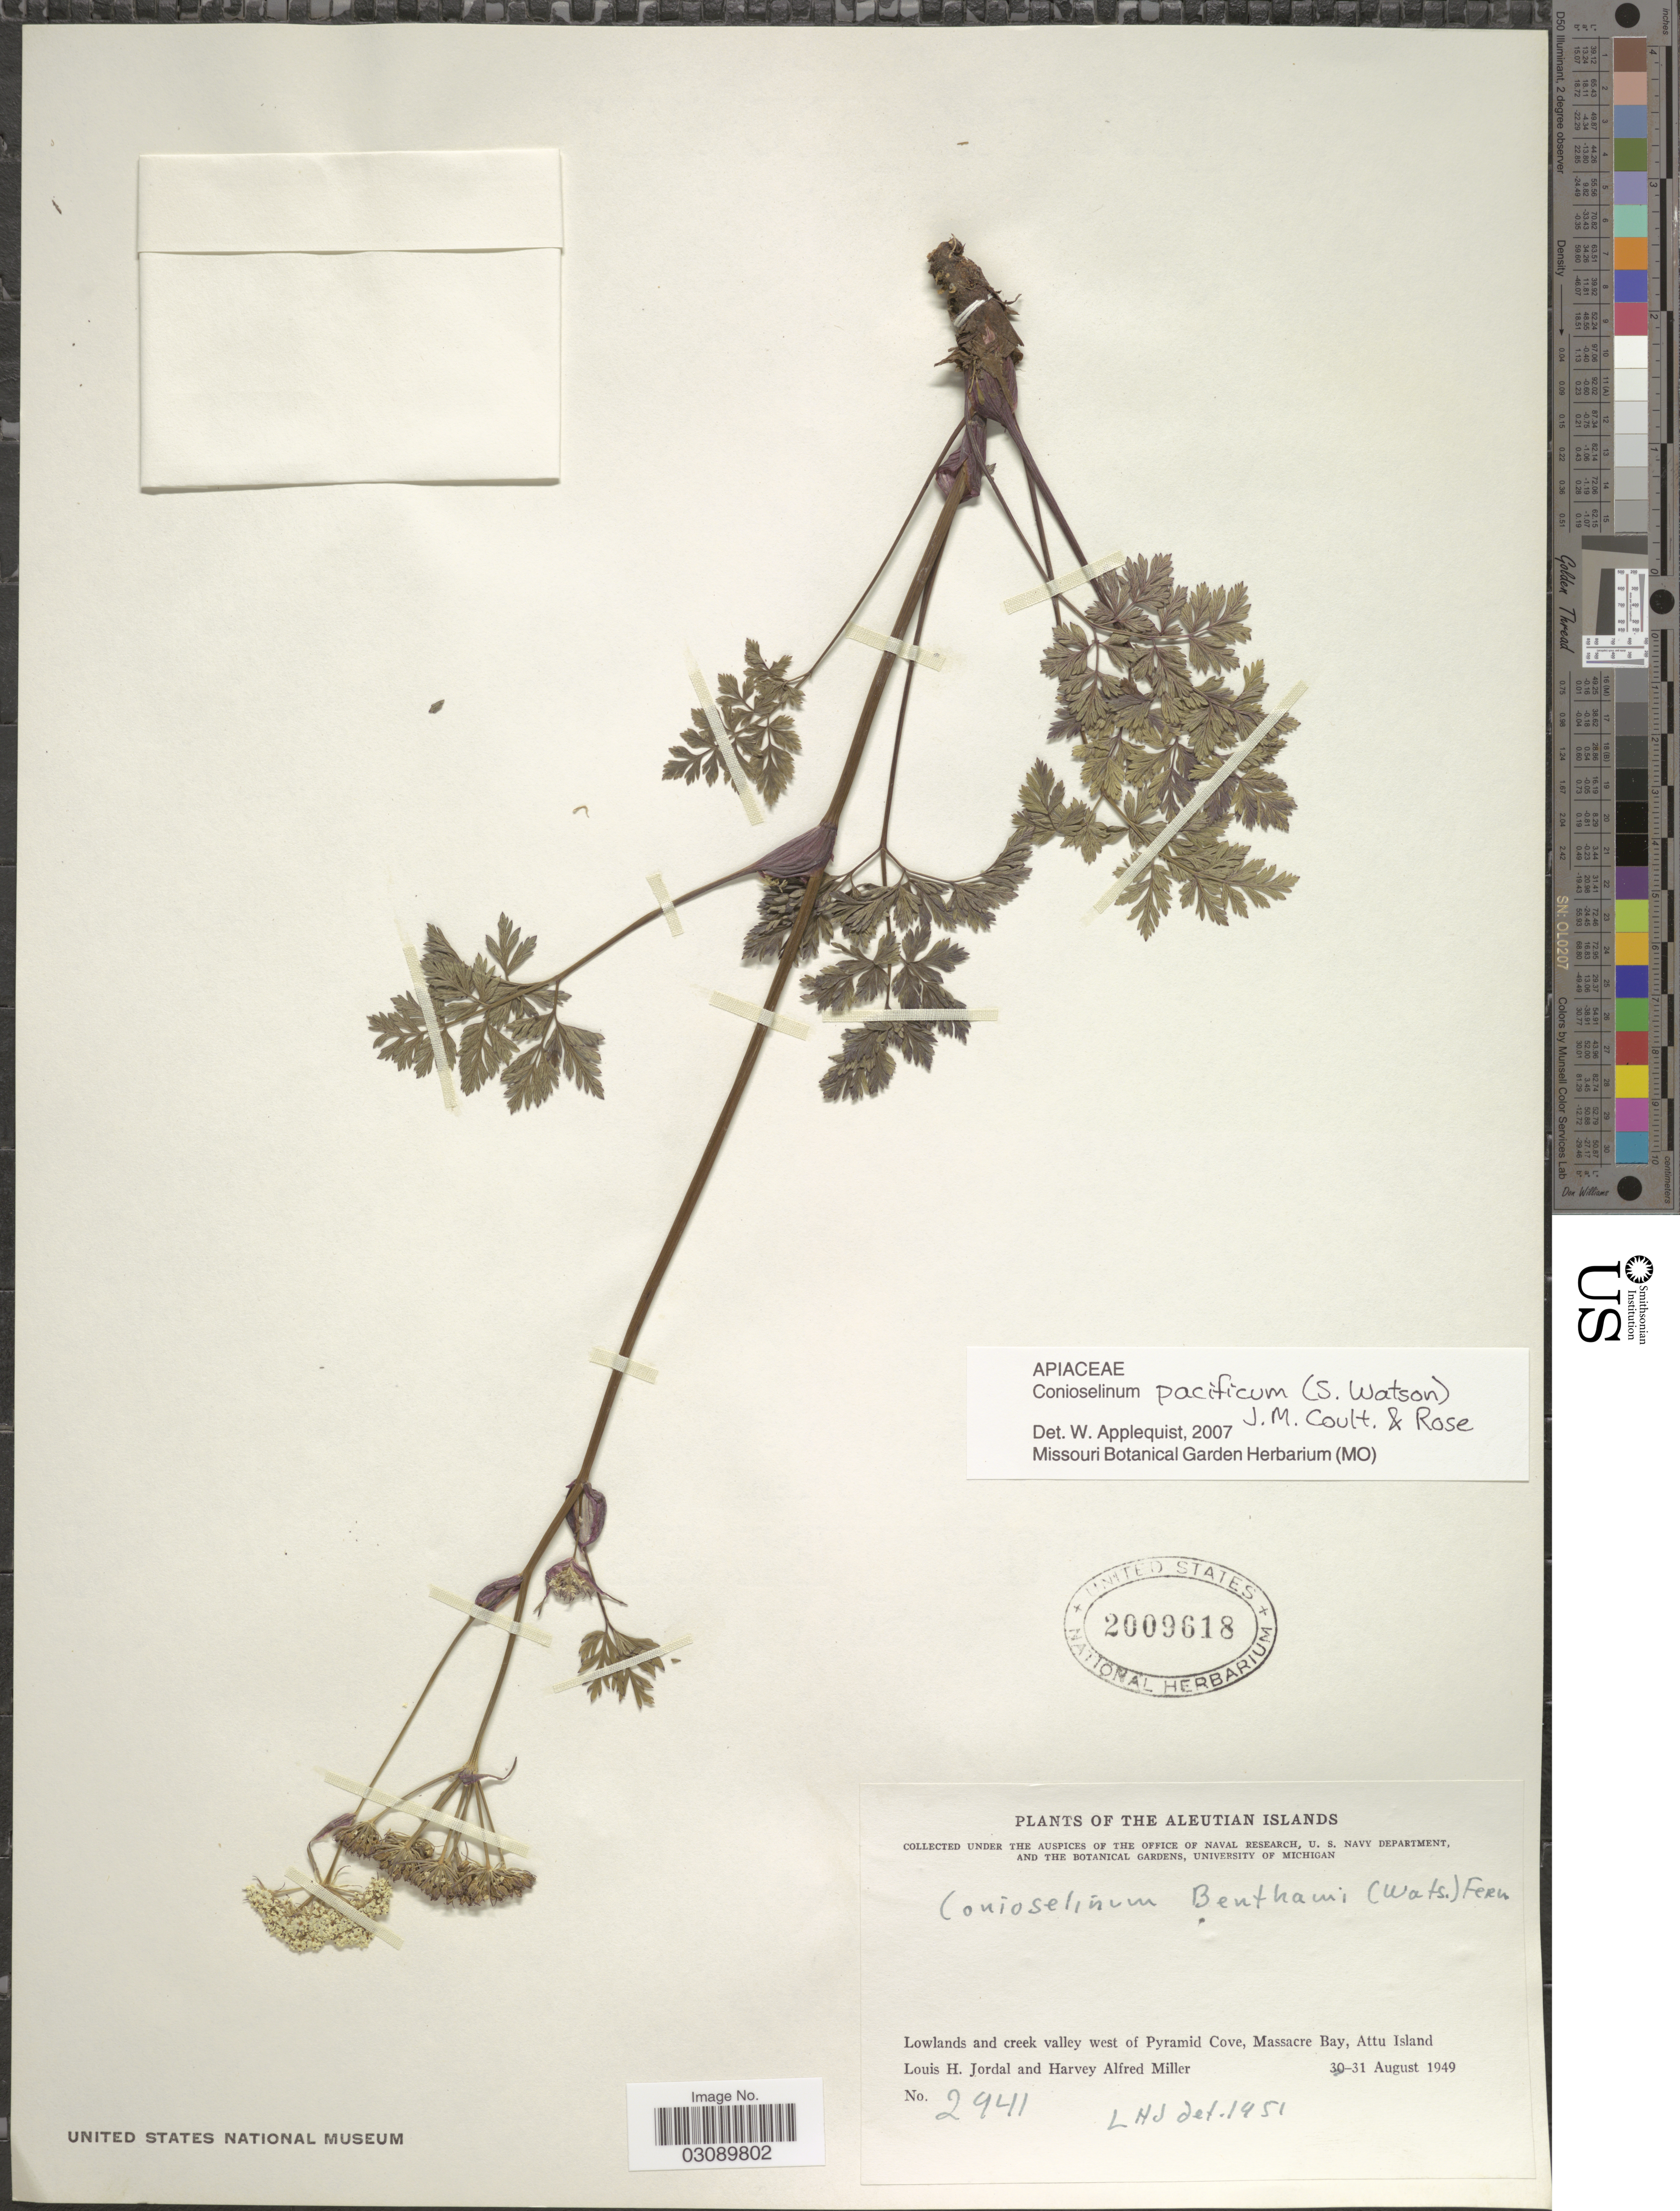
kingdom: Plantae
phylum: Tracheophyta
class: Magnoliopsida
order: Apiales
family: Apiaceae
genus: Conioselinum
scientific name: Conioselinum pacificum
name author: (S. Watson) J.M. Coult. & Rose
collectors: L. Jordal & H. A. Miller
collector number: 2941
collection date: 1949-08-31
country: United States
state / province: Alaska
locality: Aleutian Islands. Lowland and creek valley west of Pyramid Cove, Massacre Bay, Attu Island.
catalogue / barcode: US 2009618